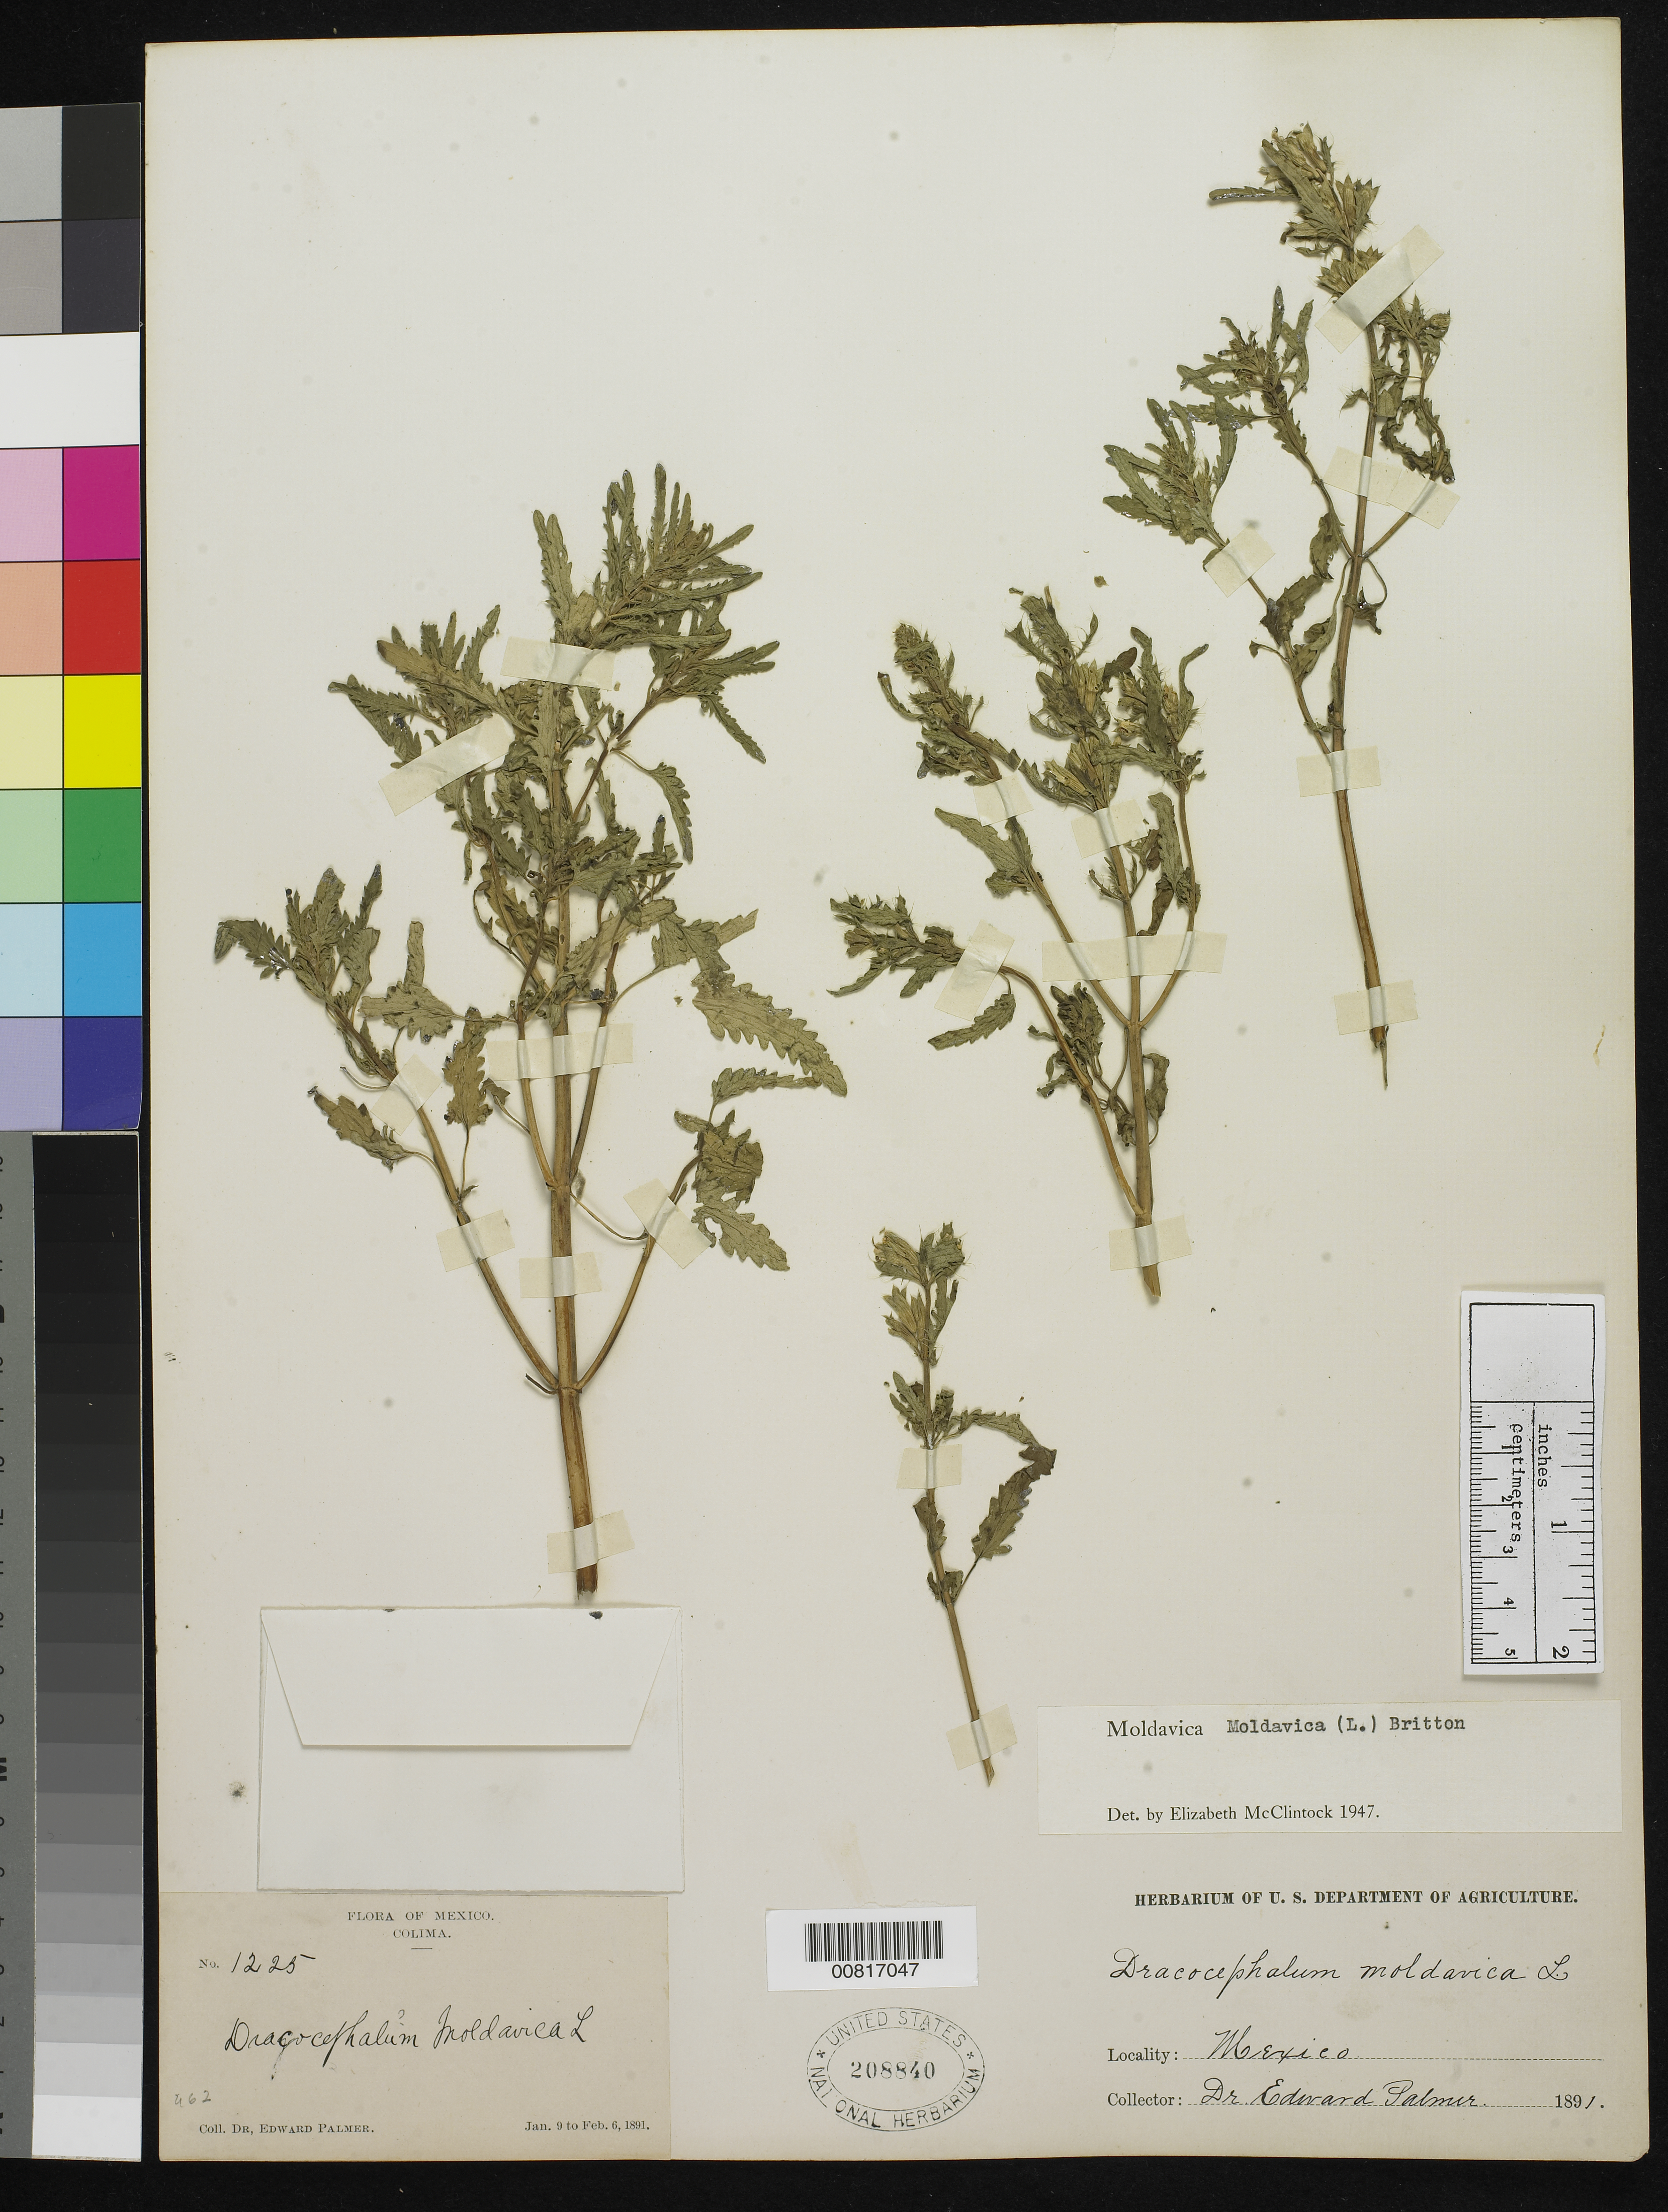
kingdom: Plantae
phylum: Tracheophyta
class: Magnoliopsida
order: Lamiales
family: Lamiaceae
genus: Dracocephalum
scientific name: Dracocephalum moldavica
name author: L.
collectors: E. Palmer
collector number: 1225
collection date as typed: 09 Jan 1891 to 06 Feb 1891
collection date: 1891-01-09/1891-02-06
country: Mexico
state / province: Colima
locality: Colima.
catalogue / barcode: US 208840